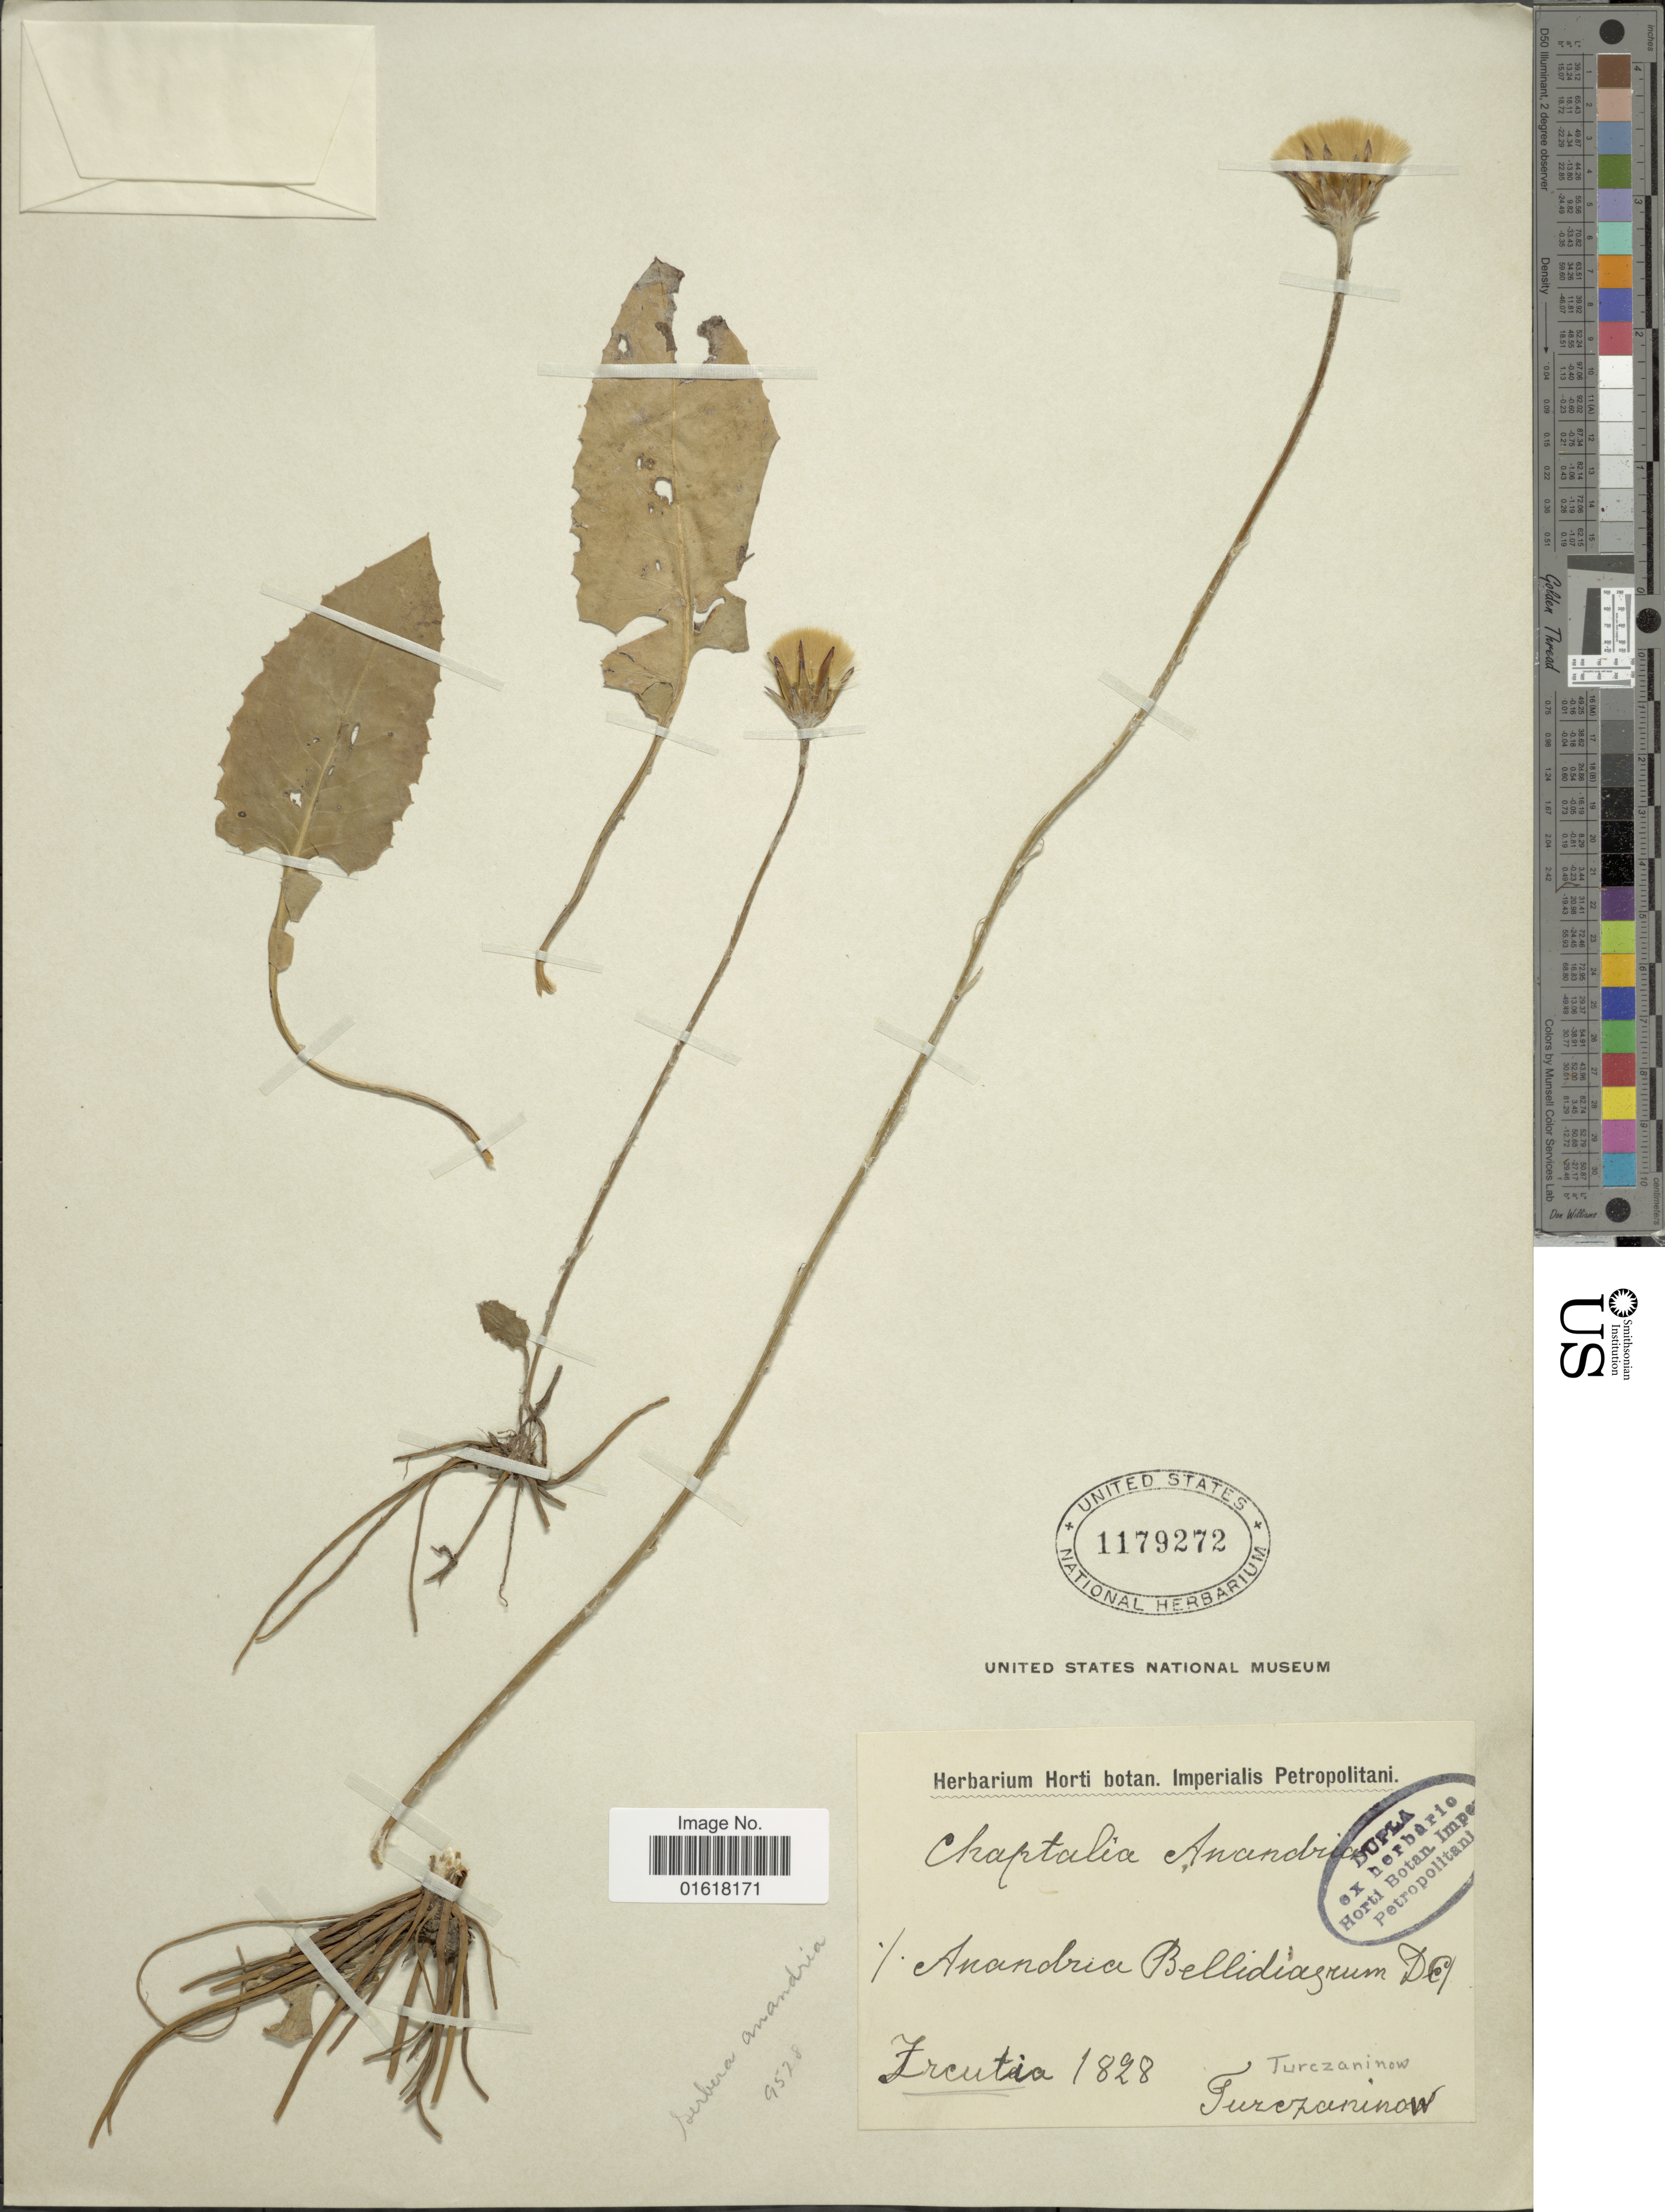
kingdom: Plantae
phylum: Tracheophyta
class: Magnoliopsida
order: Asterales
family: Asteraceae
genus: Leibnitzia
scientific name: Leibnitzia anandria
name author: (L.) Nakai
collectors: N. Turczaninow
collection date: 1828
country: Russian Federation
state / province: Irkutsk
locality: Ircutia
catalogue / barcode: US 1179272